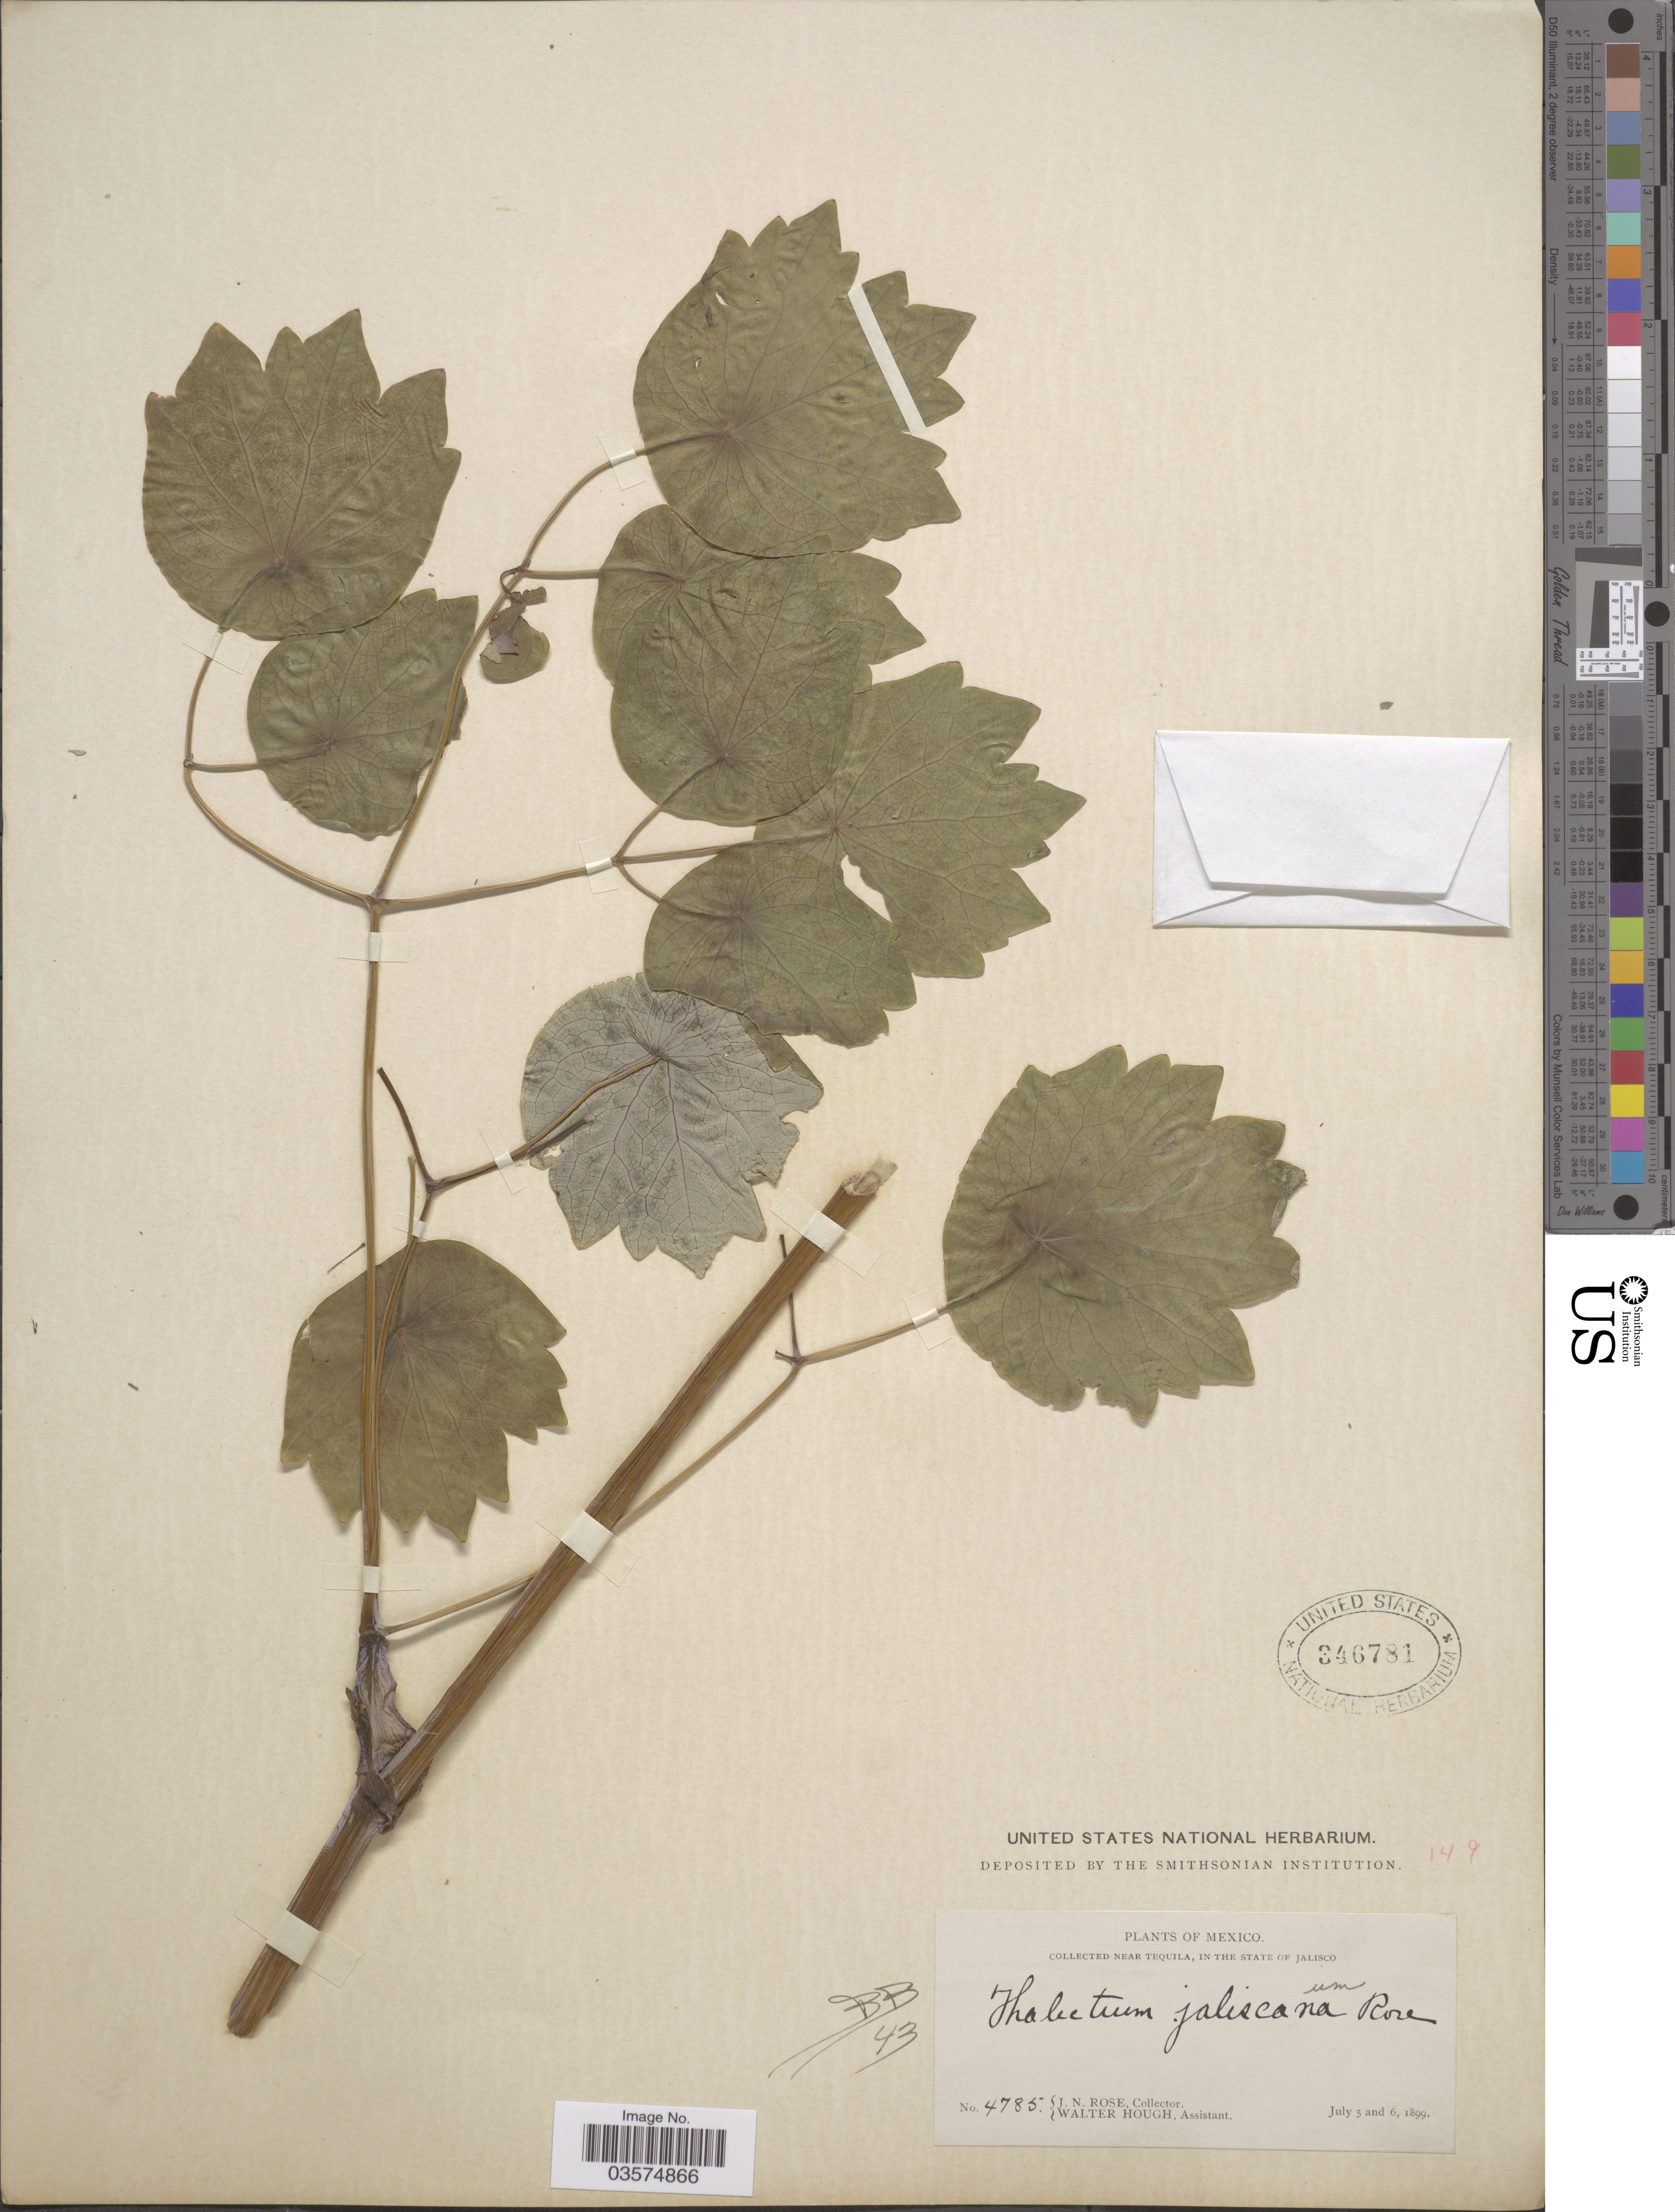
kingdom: Plantae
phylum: Tracheophyta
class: Magnoliopsida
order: Ranunculales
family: Ranunculaceae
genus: Thalictrum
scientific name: Thalictrum jaliscanum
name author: Rose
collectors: J. N. Rose & W. Hough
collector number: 4785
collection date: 1899-07-05/1899-07-06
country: Mexico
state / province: Jalisco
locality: Near Tequila.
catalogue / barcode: US 346781